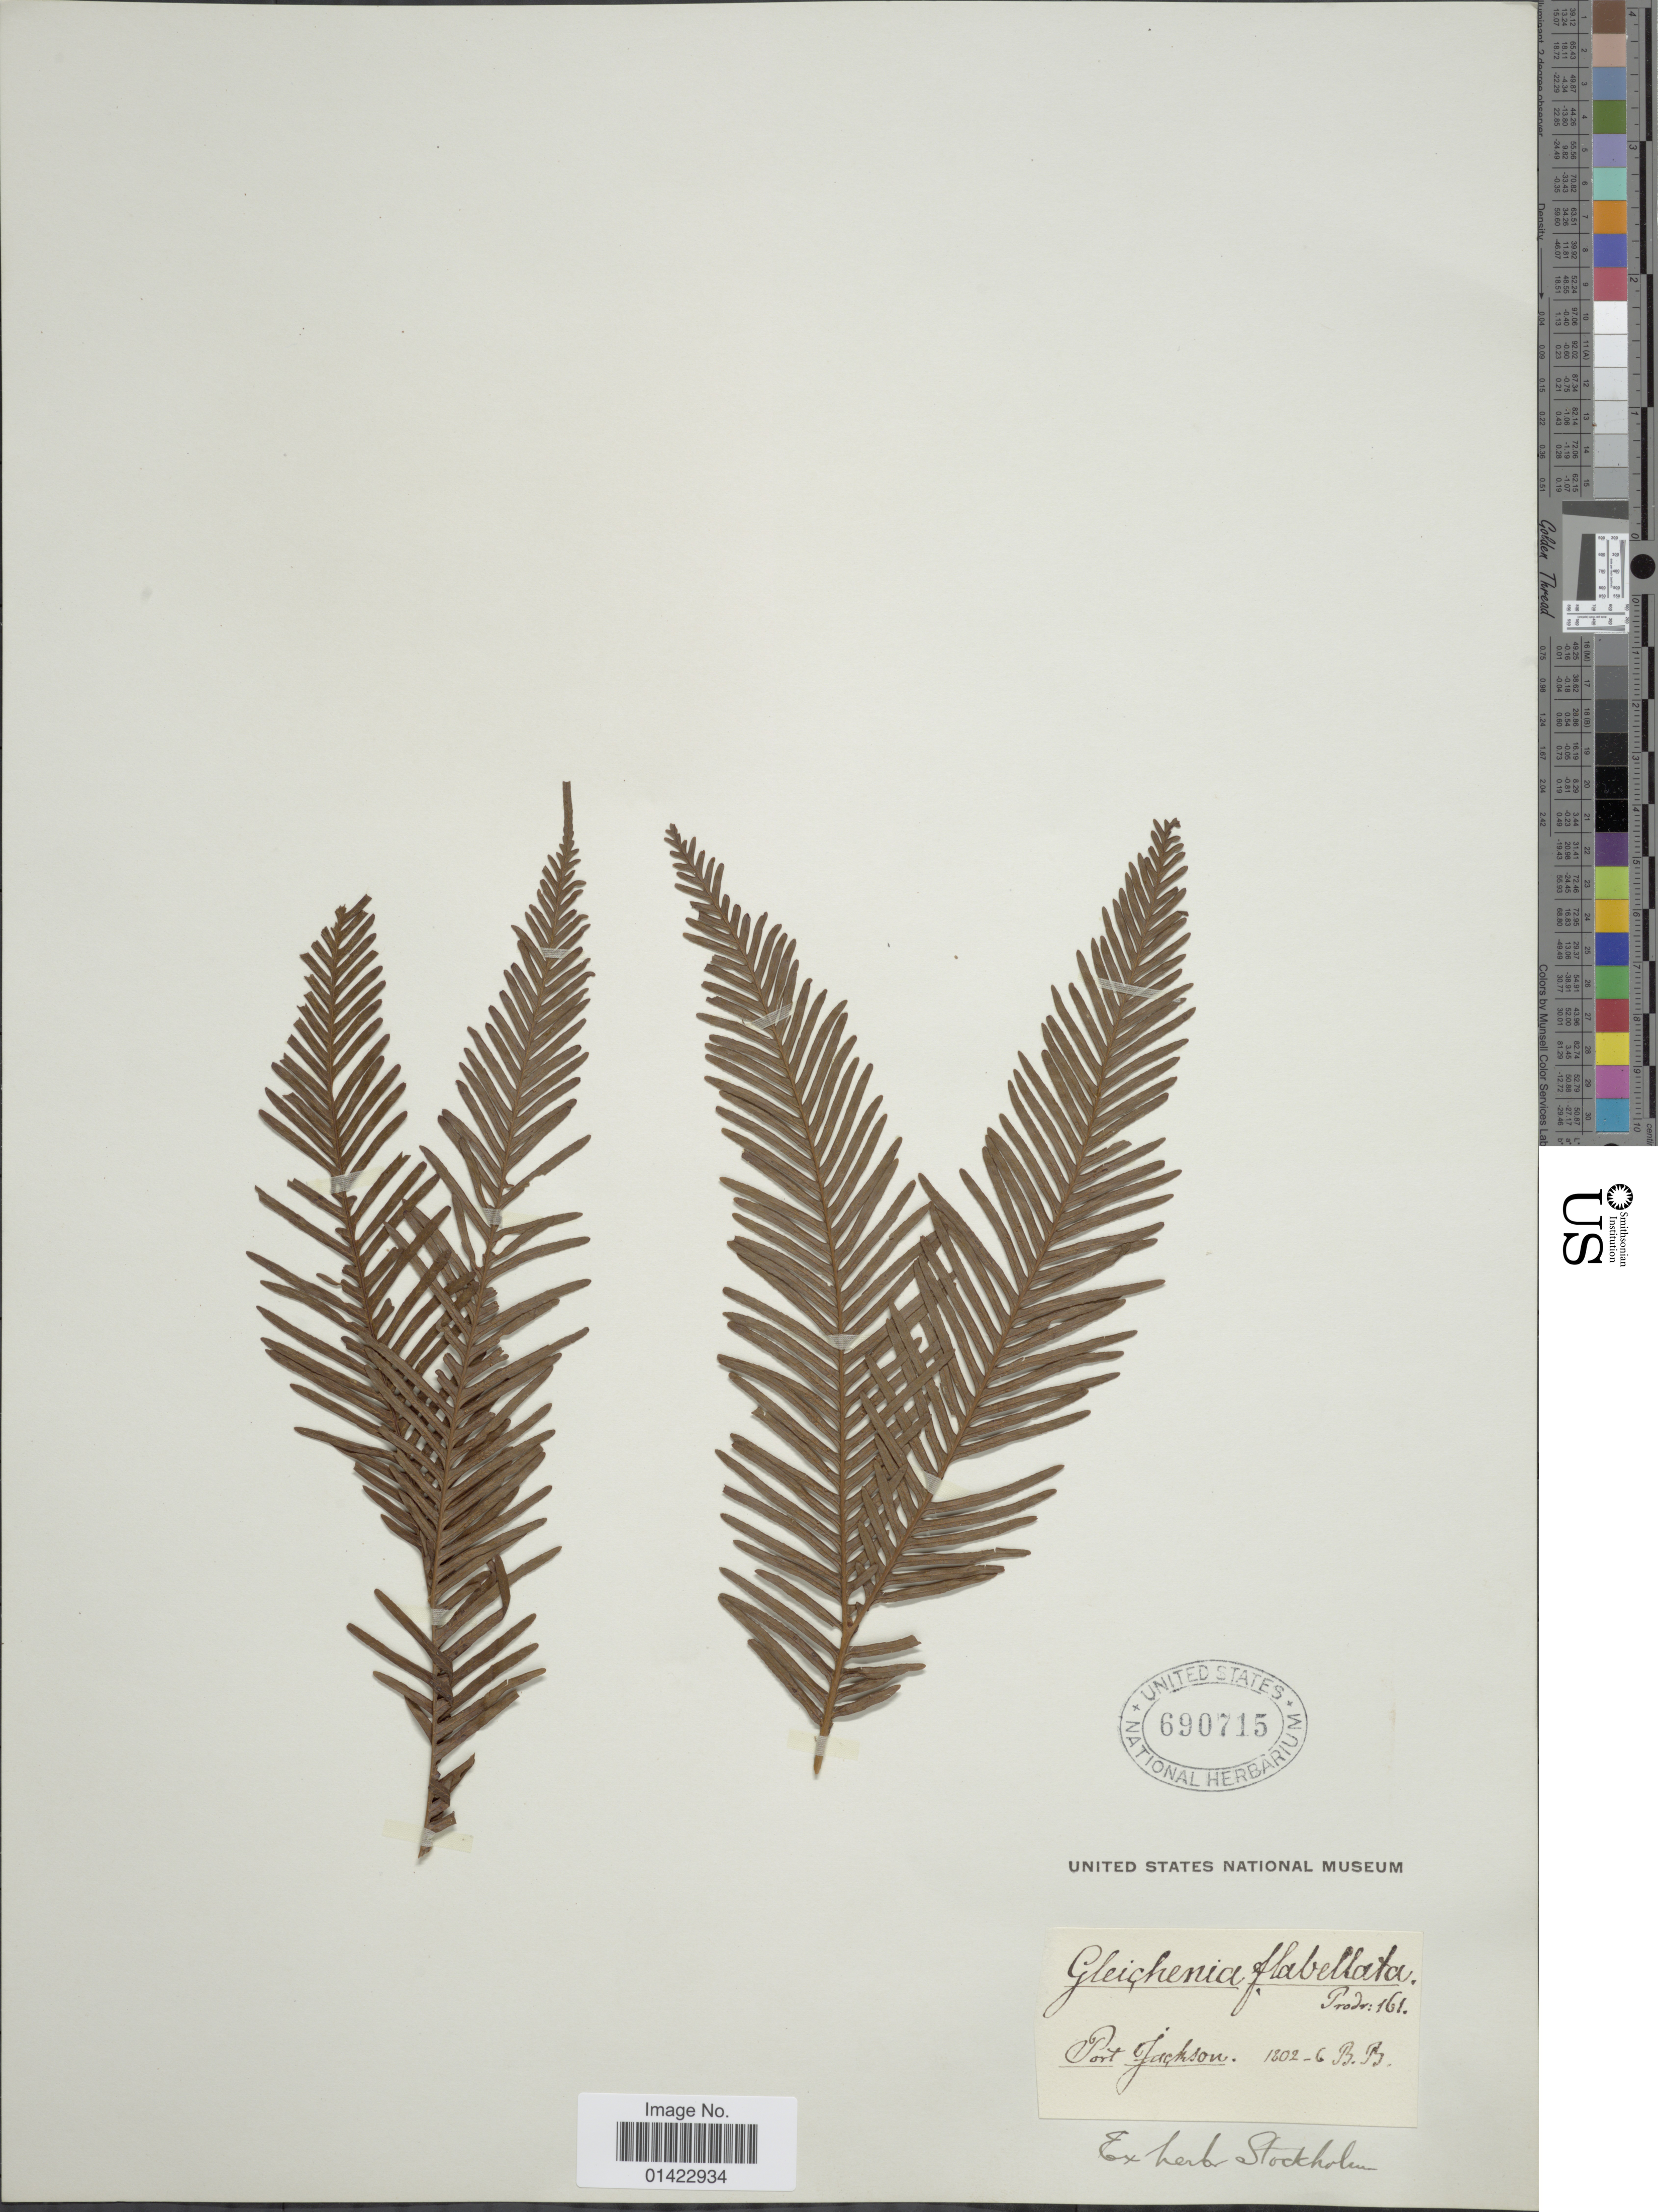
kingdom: Plantae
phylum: Tracheophyta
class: Polypodiopsida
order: Gleicheniales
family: Gleicheniaceae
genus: Sticherus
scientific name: Sticherus flabellatus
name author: (R. Br.) H. St. John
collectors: B. B.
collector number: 161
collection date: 1802-06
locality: Port Jackson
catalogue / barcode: US 690715